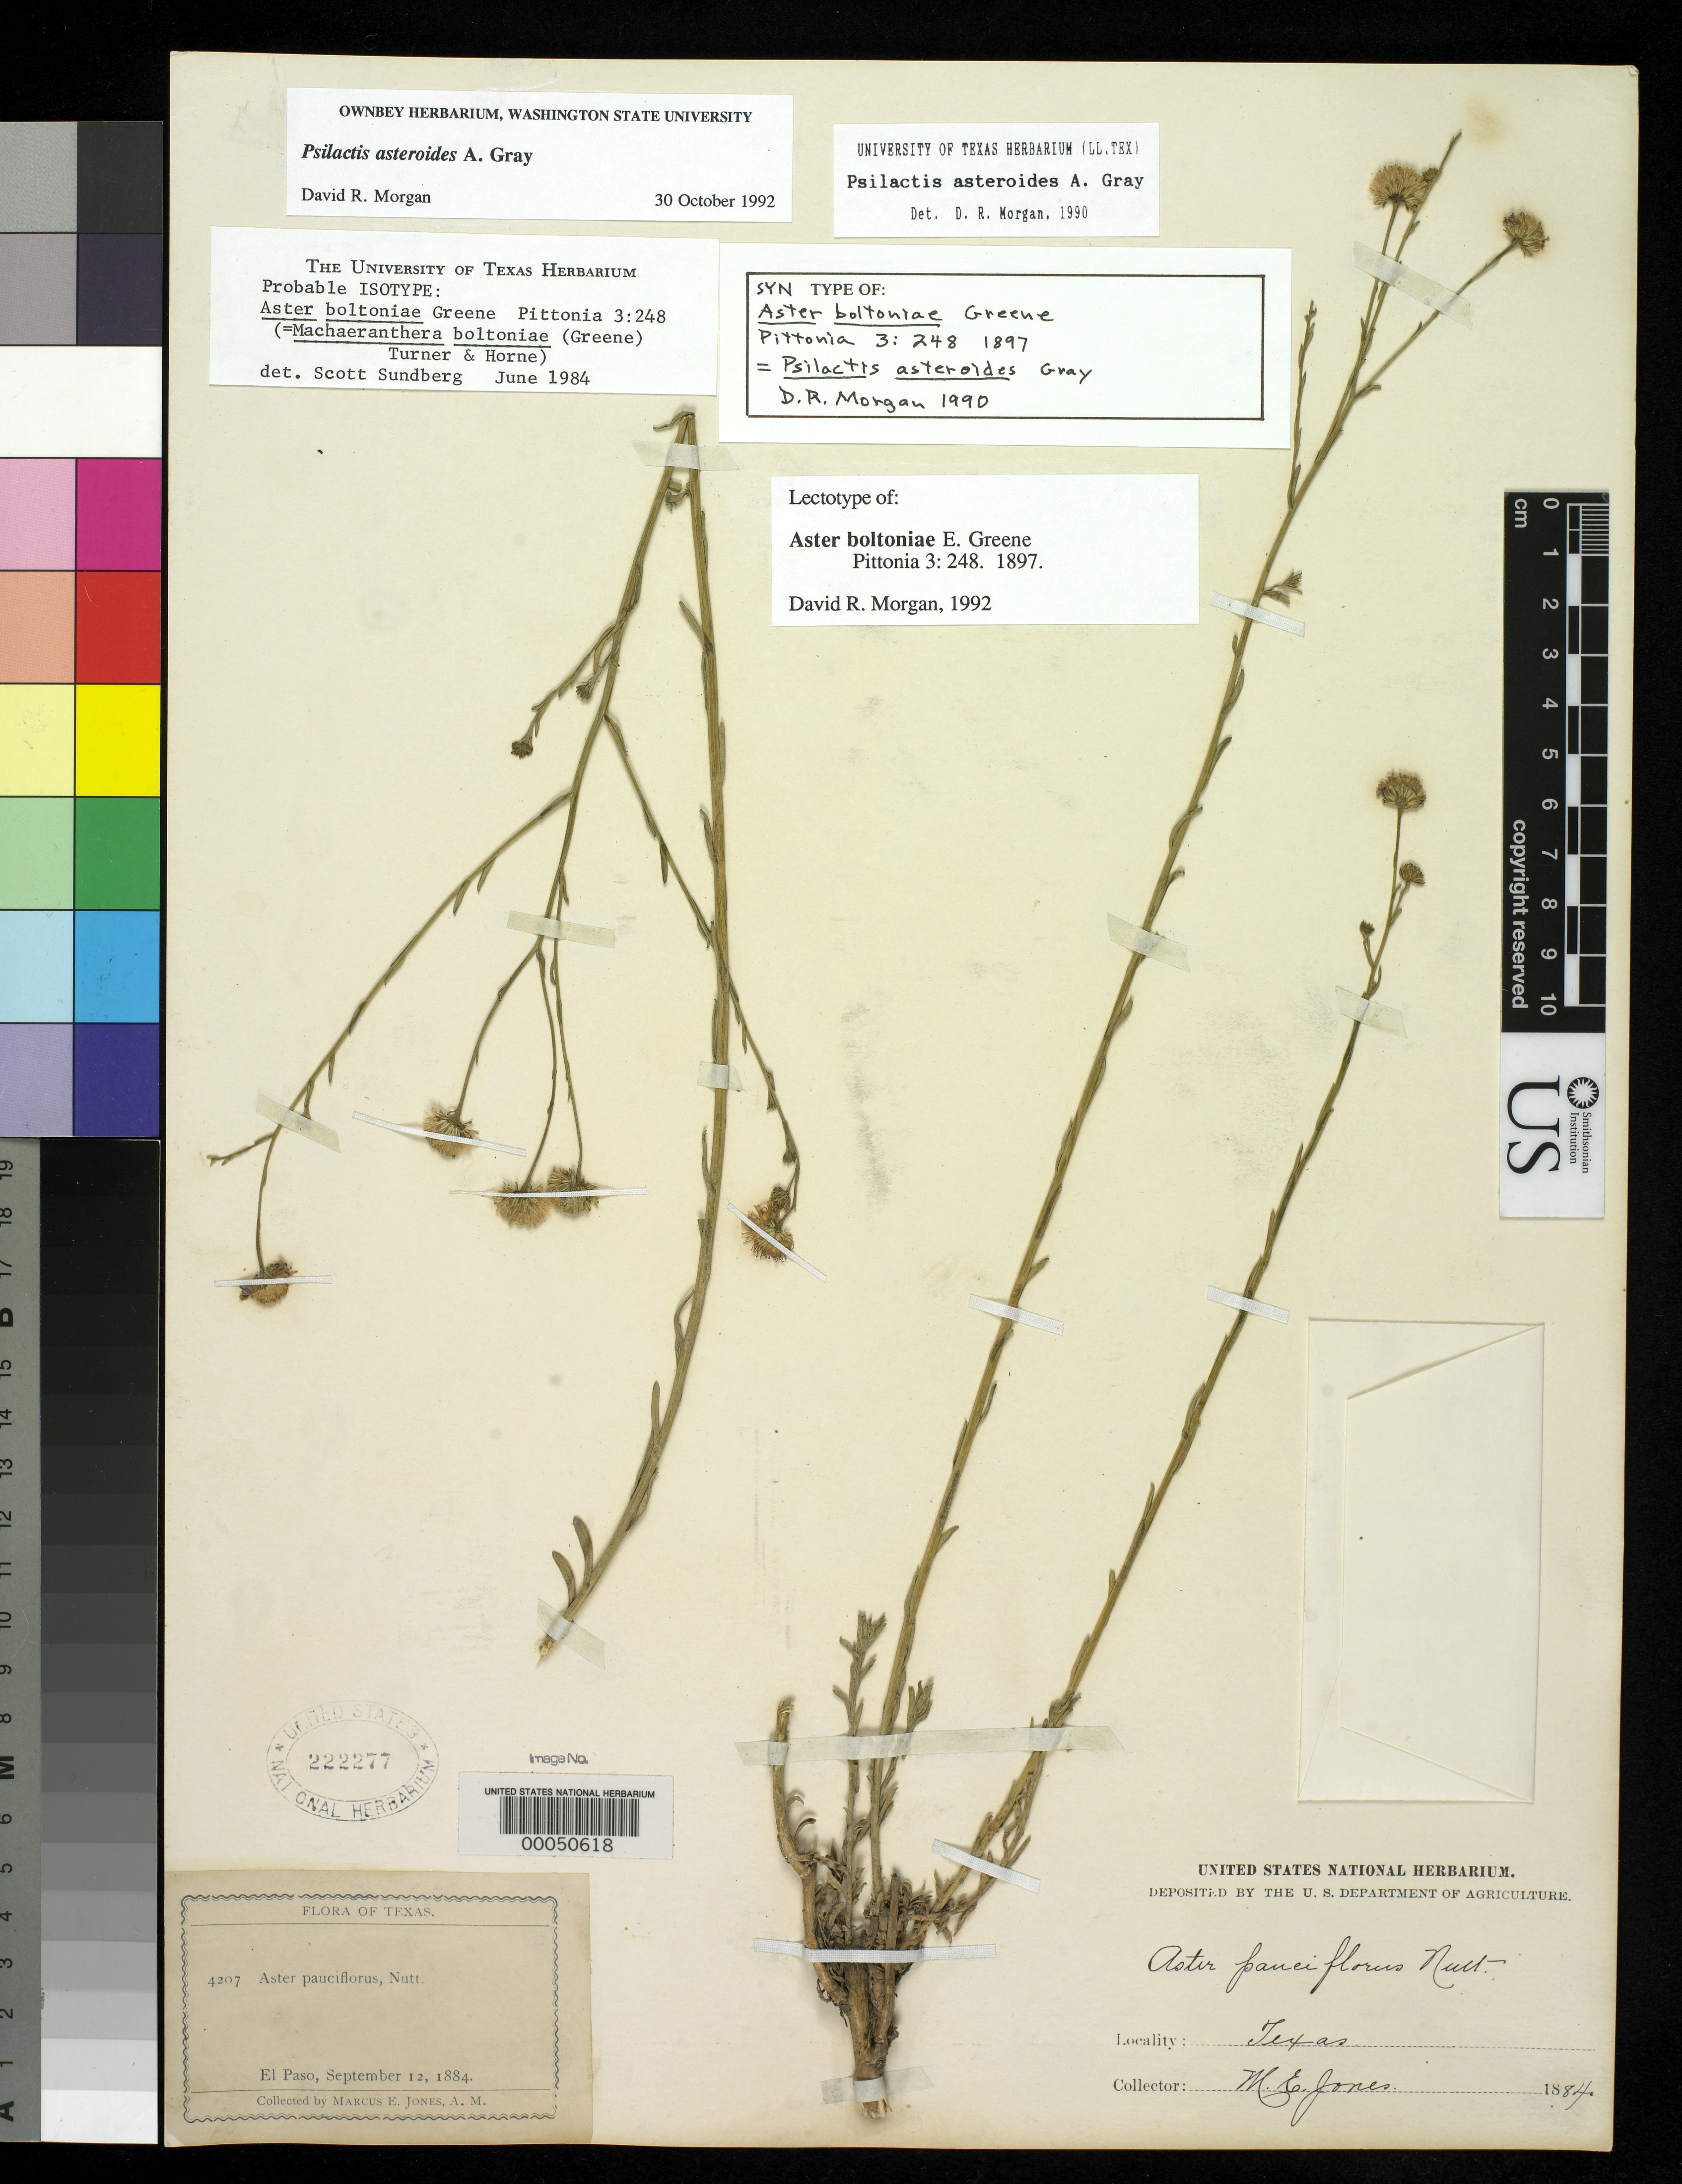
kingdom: Plantae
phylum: Tracheophyta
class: Magnoliopsida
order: Asterales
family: Asteraceae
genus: Aster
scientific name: Aster boltoniae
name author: Greene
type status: Lectotype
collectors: M. E. Jones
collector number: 4207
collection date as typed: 12 Sep 1884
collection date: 1884-09-12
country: United States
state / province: Texas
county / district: El Paso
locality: El Paso.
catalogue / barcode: US 222277